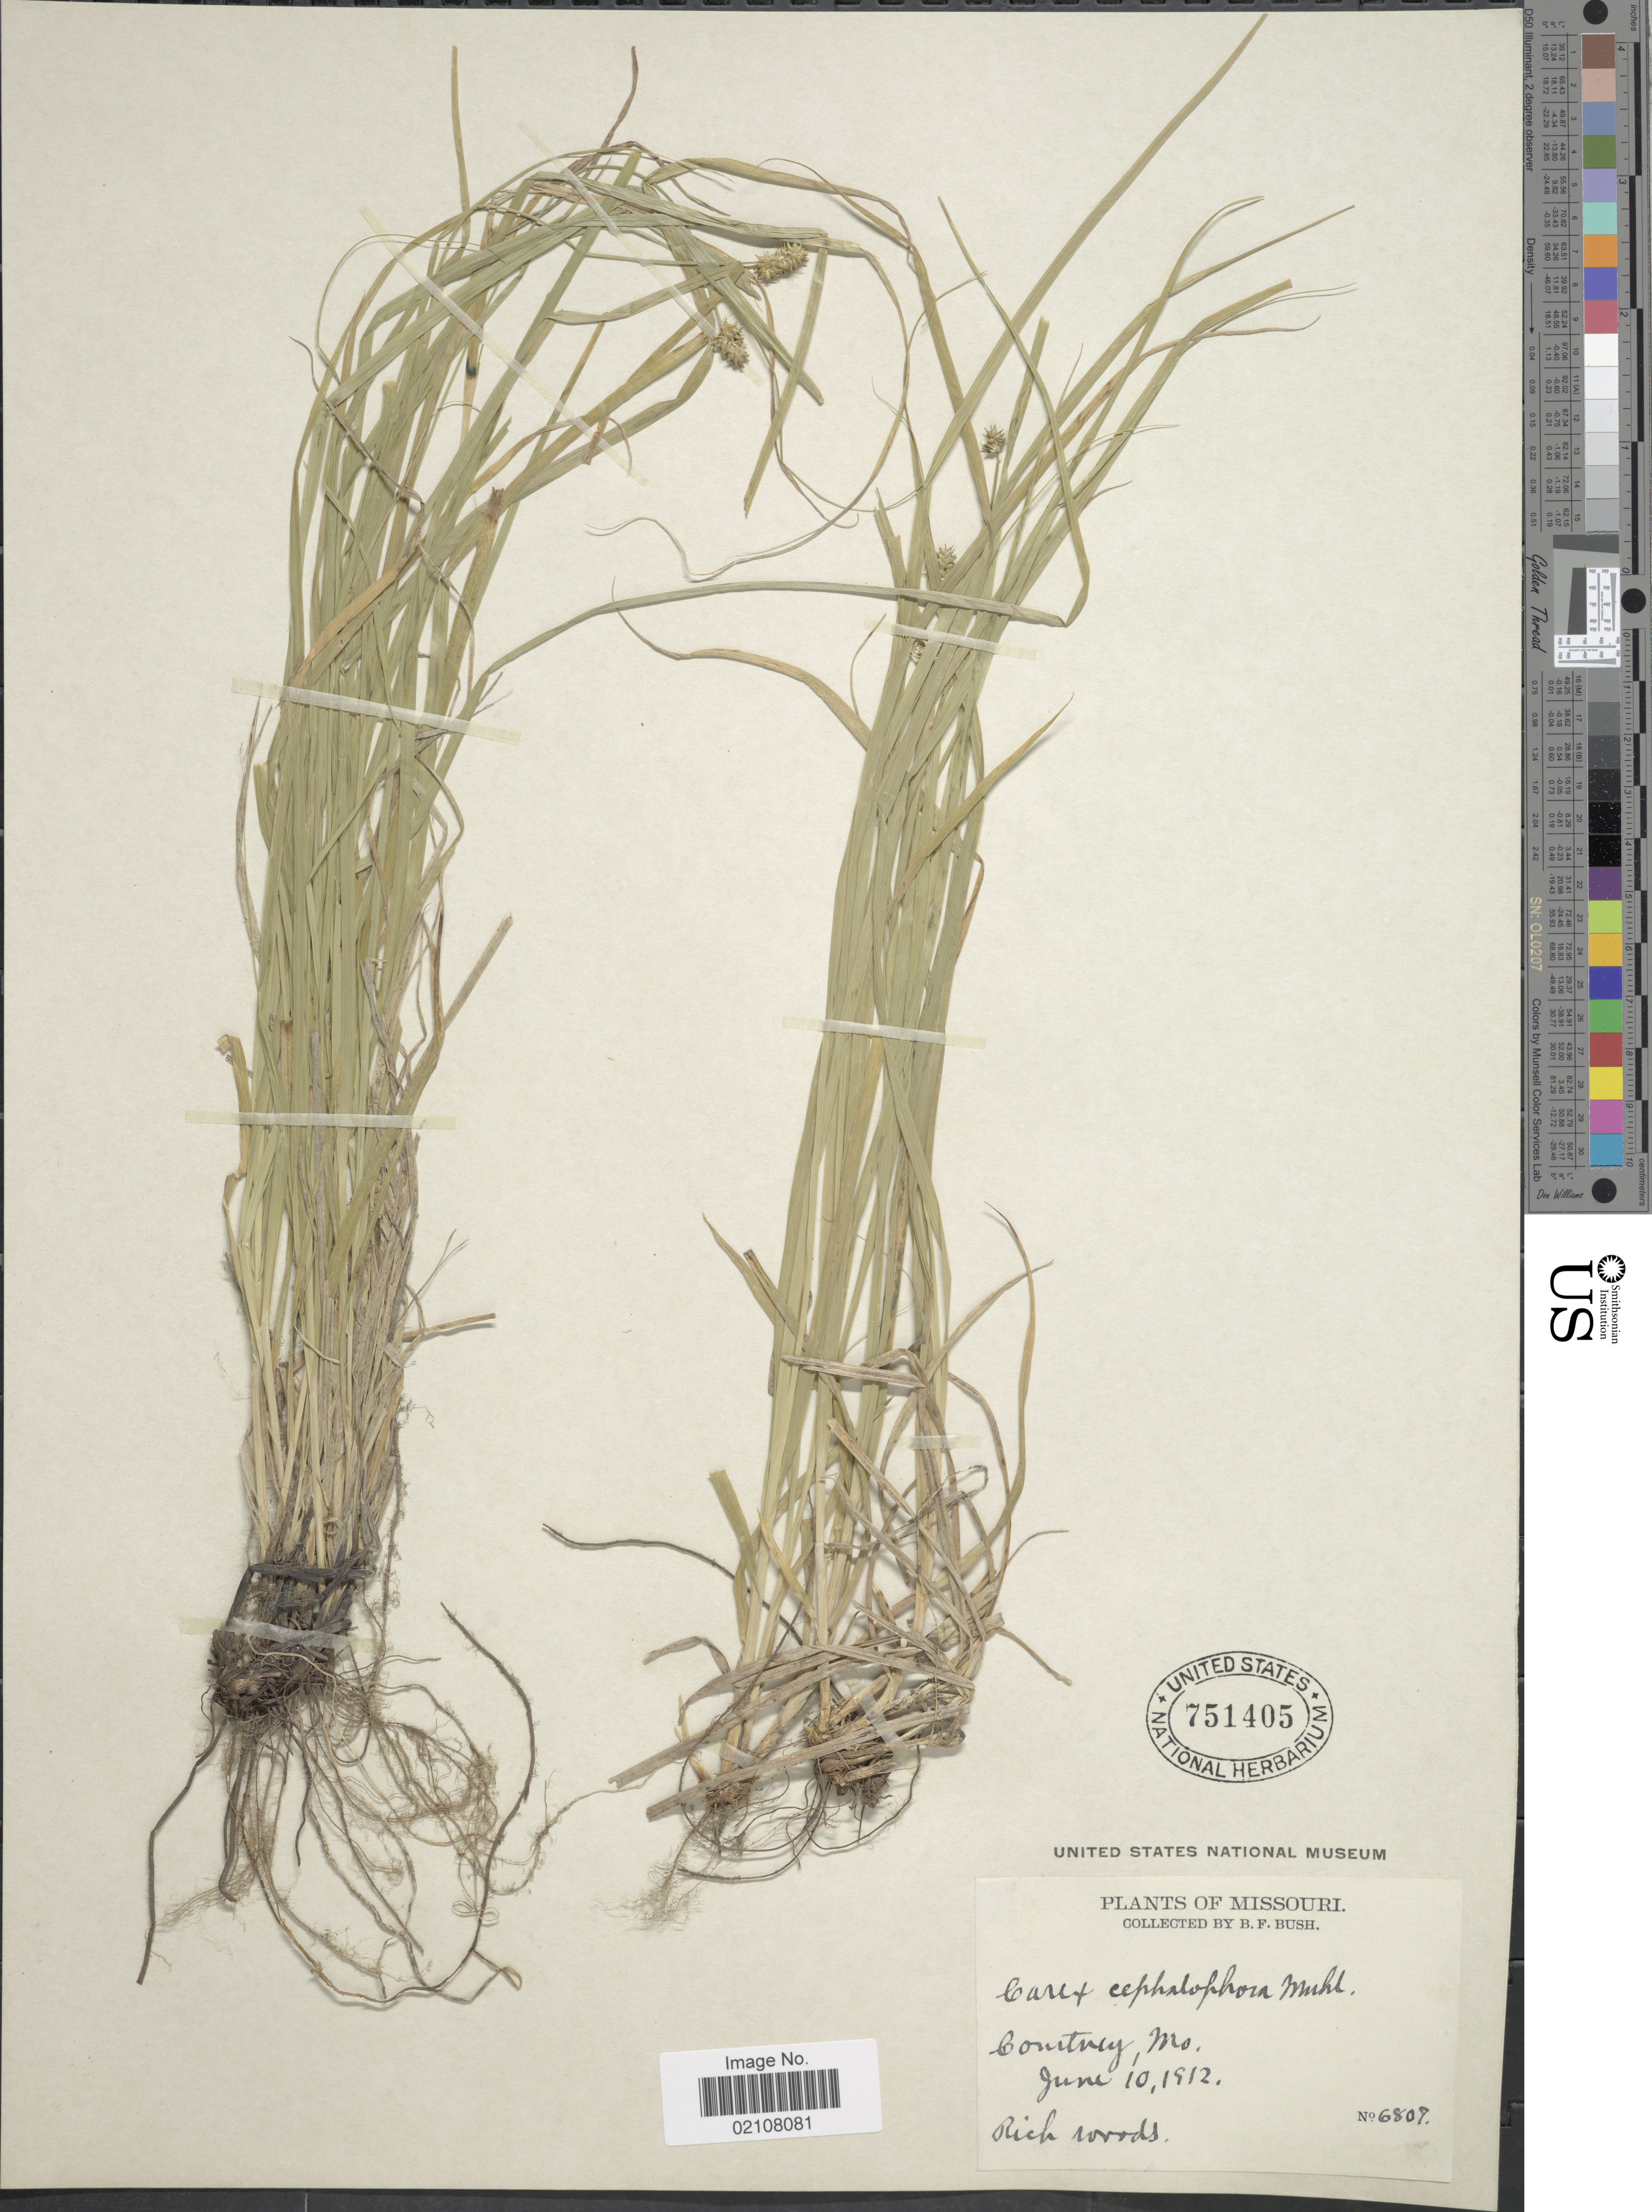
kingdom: Plantae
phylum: Tracheophyta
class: Liliopsida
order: Poales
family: Cyperaceae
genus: Carex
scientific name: Carex cephalophora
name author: Muhl. ex Willd.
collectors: B. F. Bush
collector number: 6809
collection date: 1912-06-10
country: United States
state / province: Missouri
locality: Courtney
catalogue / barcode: US 751405